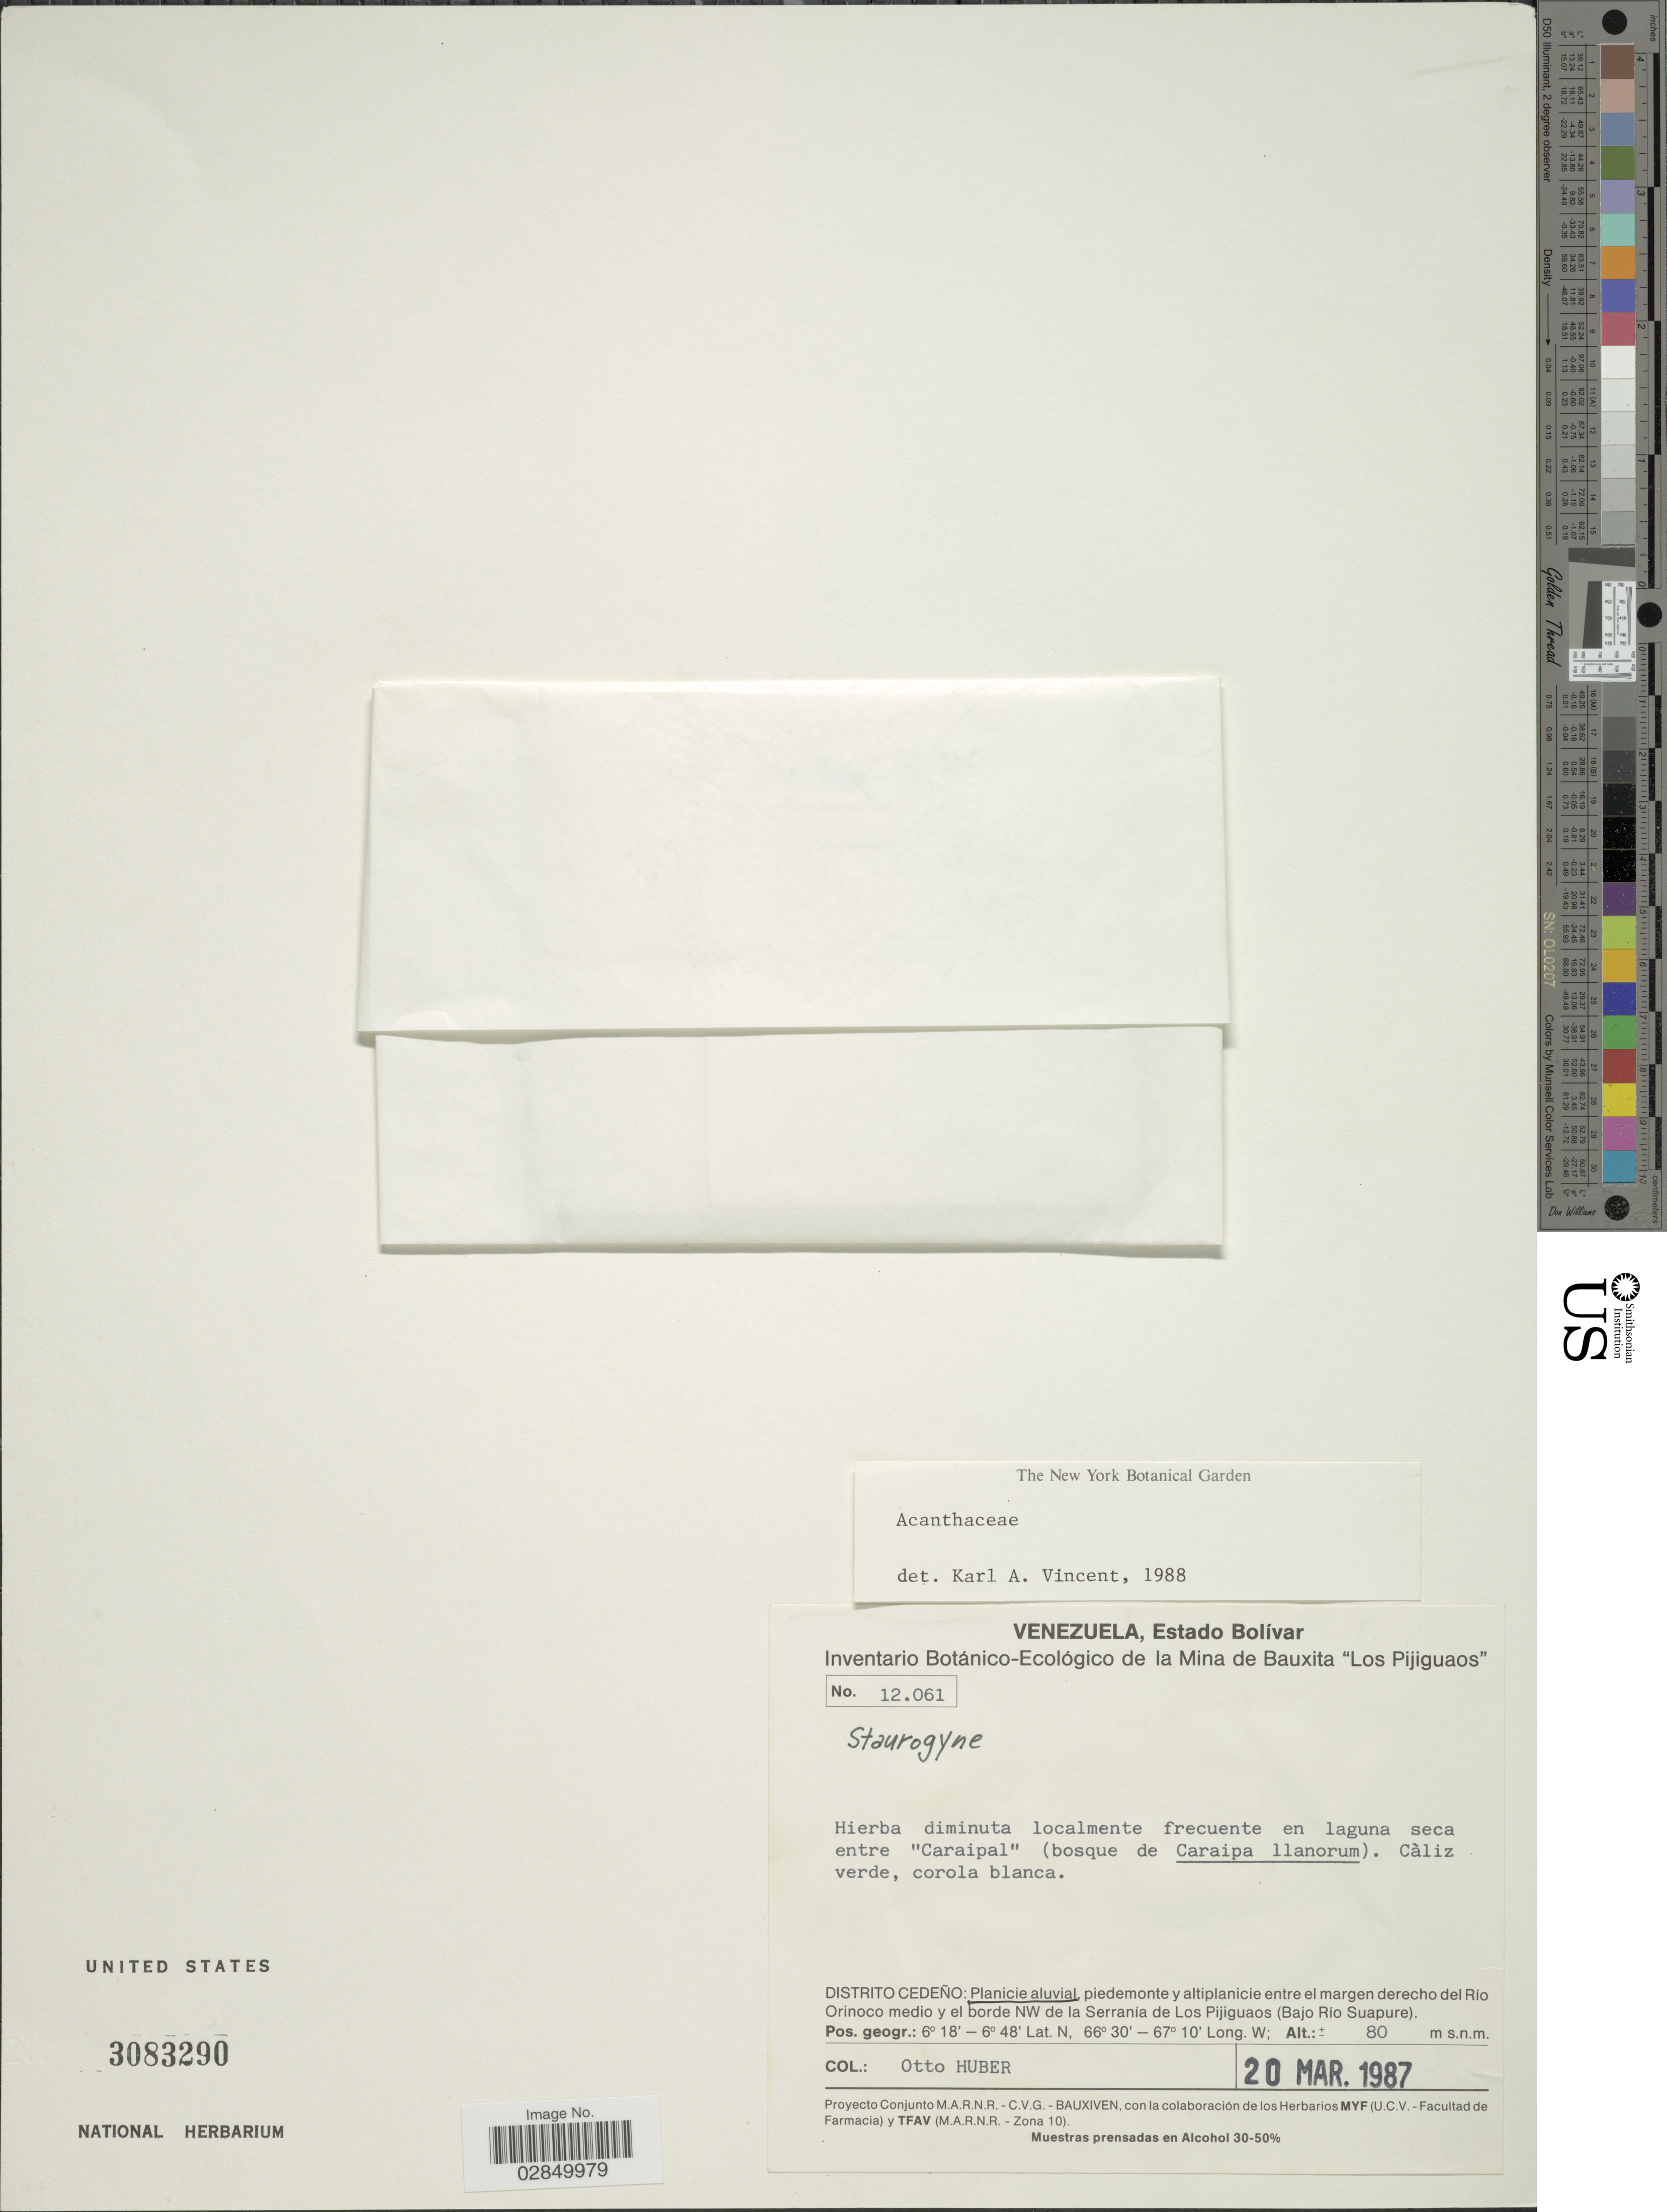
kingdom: Plantae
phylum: Tracheophyta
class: Magnoliopsida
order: Lamiales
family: Acanthaceae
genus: Staurogyne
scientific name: Staurogyne leptocaulis Leonard, nom. illeg.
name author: Leonard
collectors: O. Huber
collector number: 12061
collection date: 1987-03-20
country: Venezuela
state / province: Bolivar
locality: Distrito Cedeño: Planicie aluvial, piedemonte y altiplanicie entre el margen derecho del Rio Orinoco medio y el borde NW de la Serrania de Los Pijiguaos (Bajo Rio Suapure).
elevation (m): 80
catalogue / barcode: US 3083290